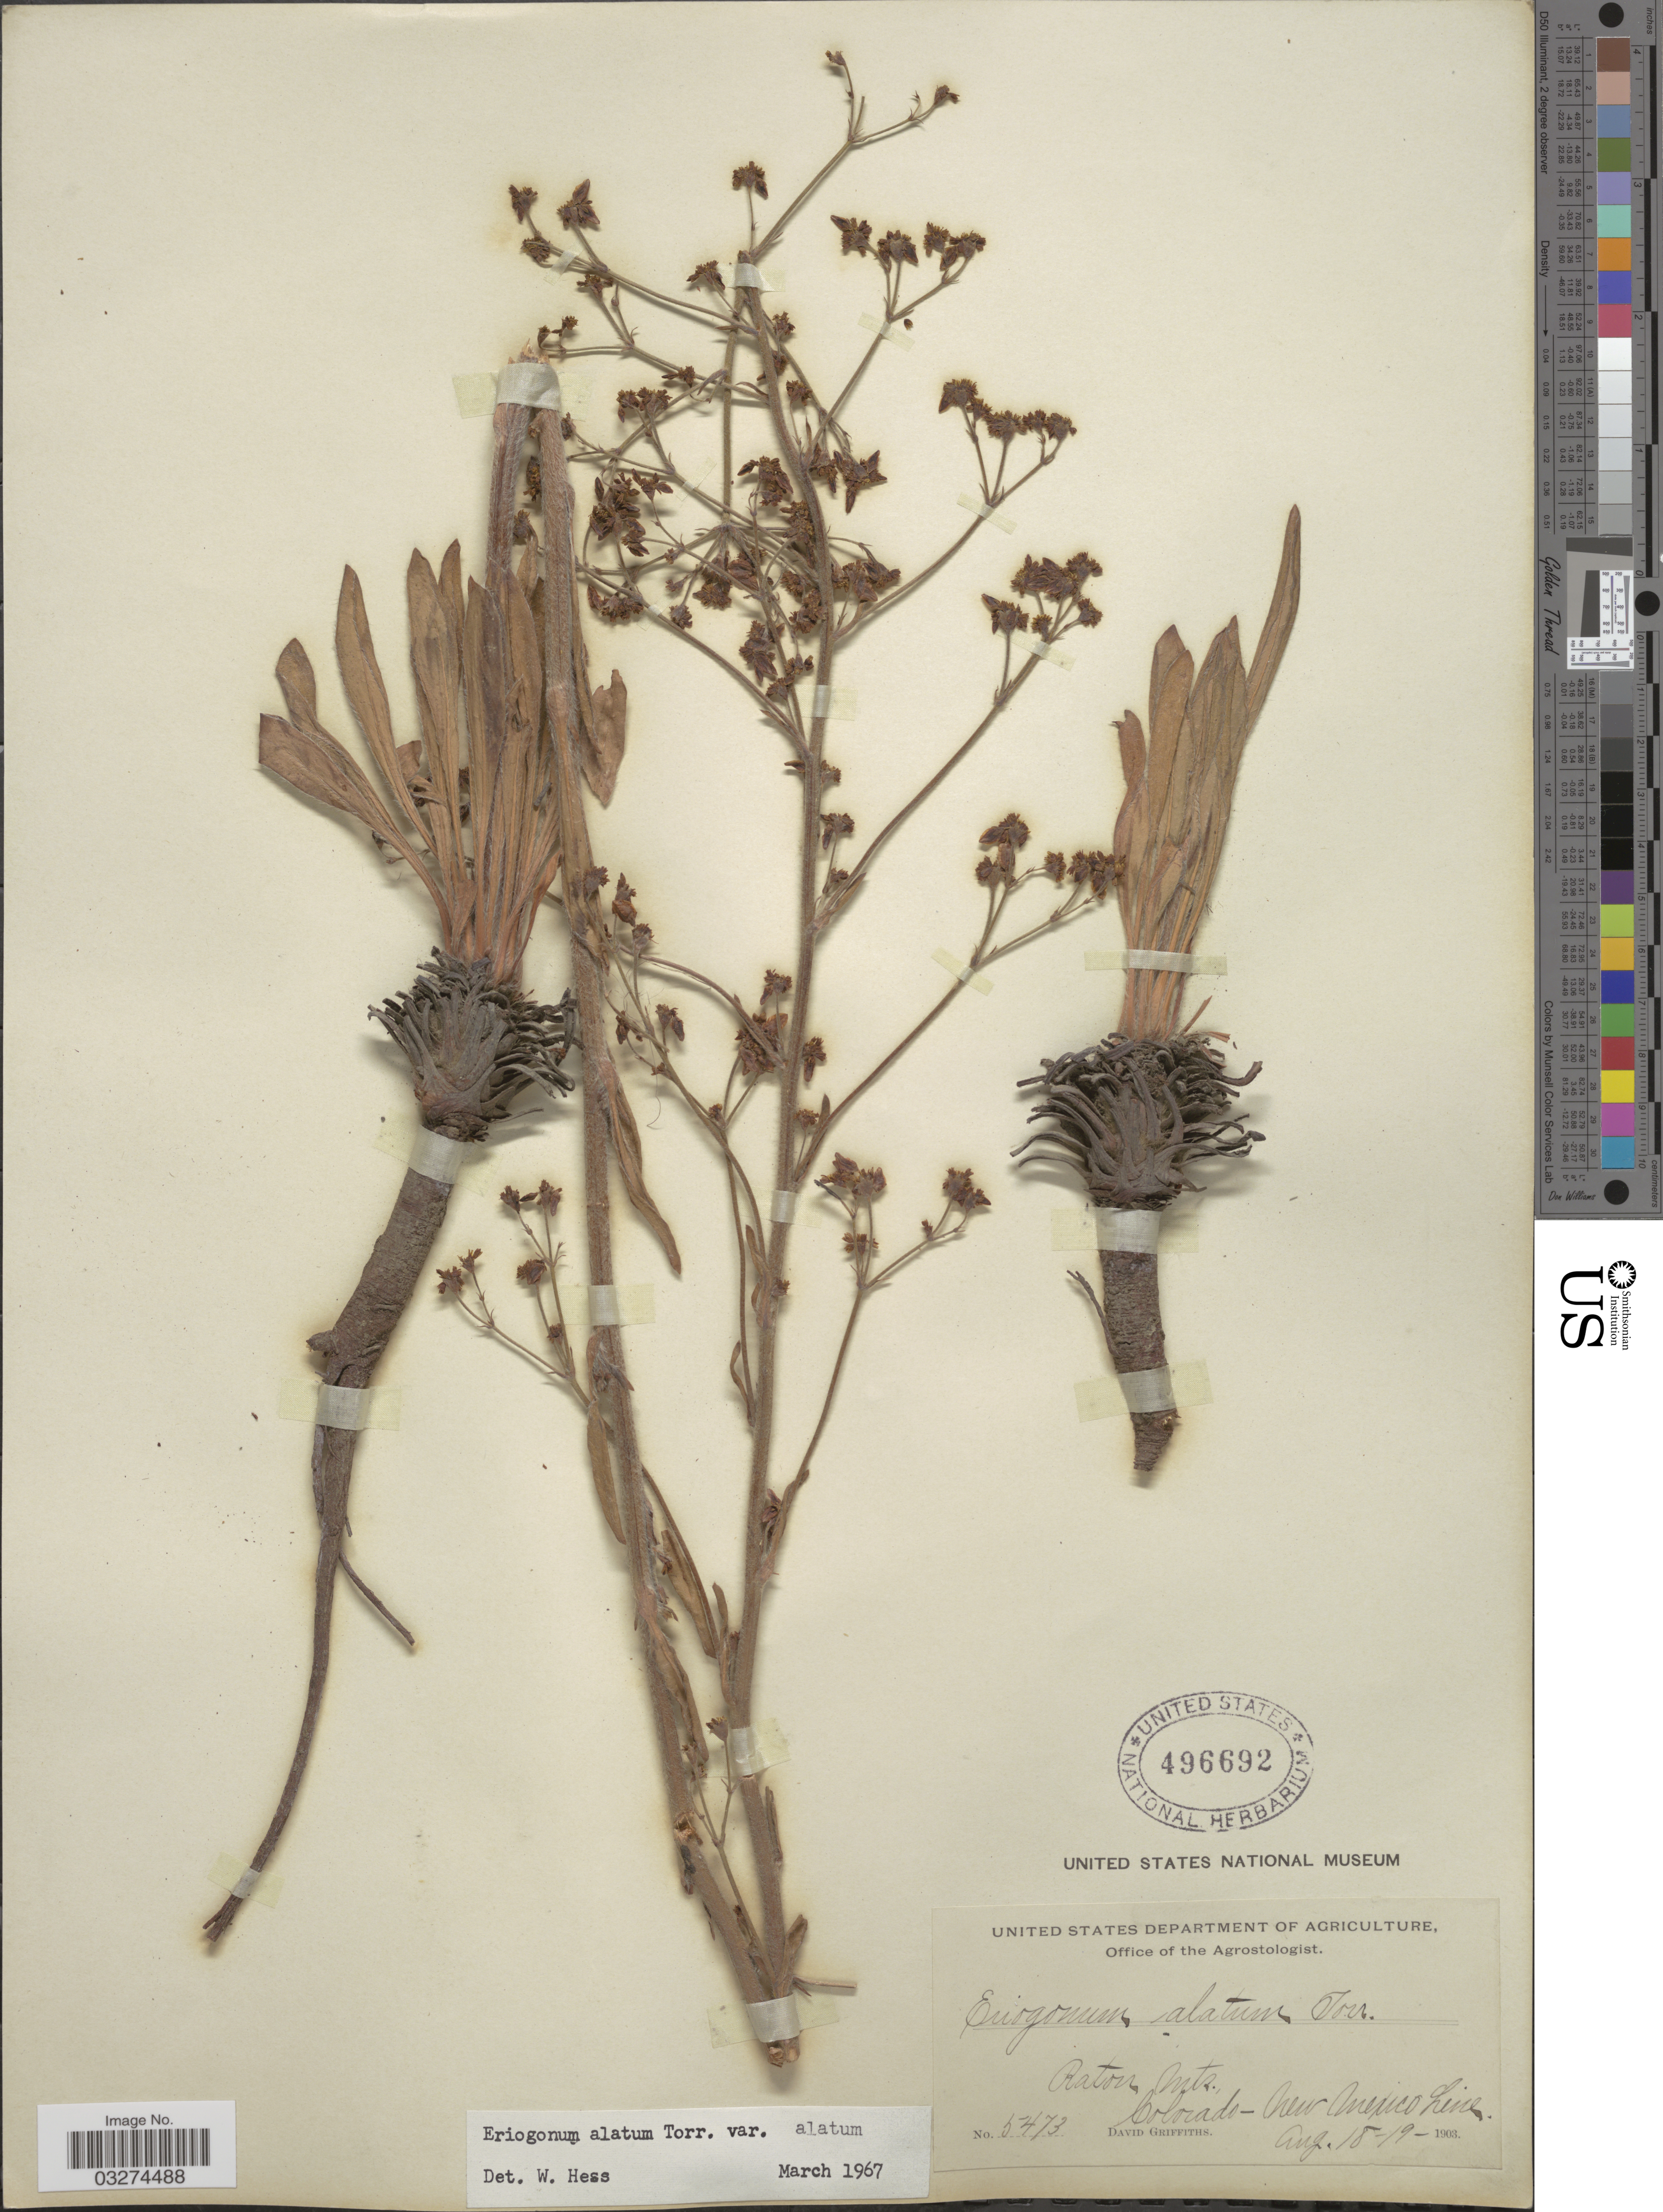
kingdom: Plantae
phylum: Tracheophyta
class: Magnoliopsida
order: Caryophyllales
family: Polygonaceae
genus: Eriogonum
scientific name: Eriogonum alatum var. alatum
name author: Torr.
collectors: D. Griffiths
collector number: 5473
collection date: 1903-08-18/1903-08-19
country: United States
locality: Raton Mts., Colorado - New Mexico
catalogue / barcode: US 496692